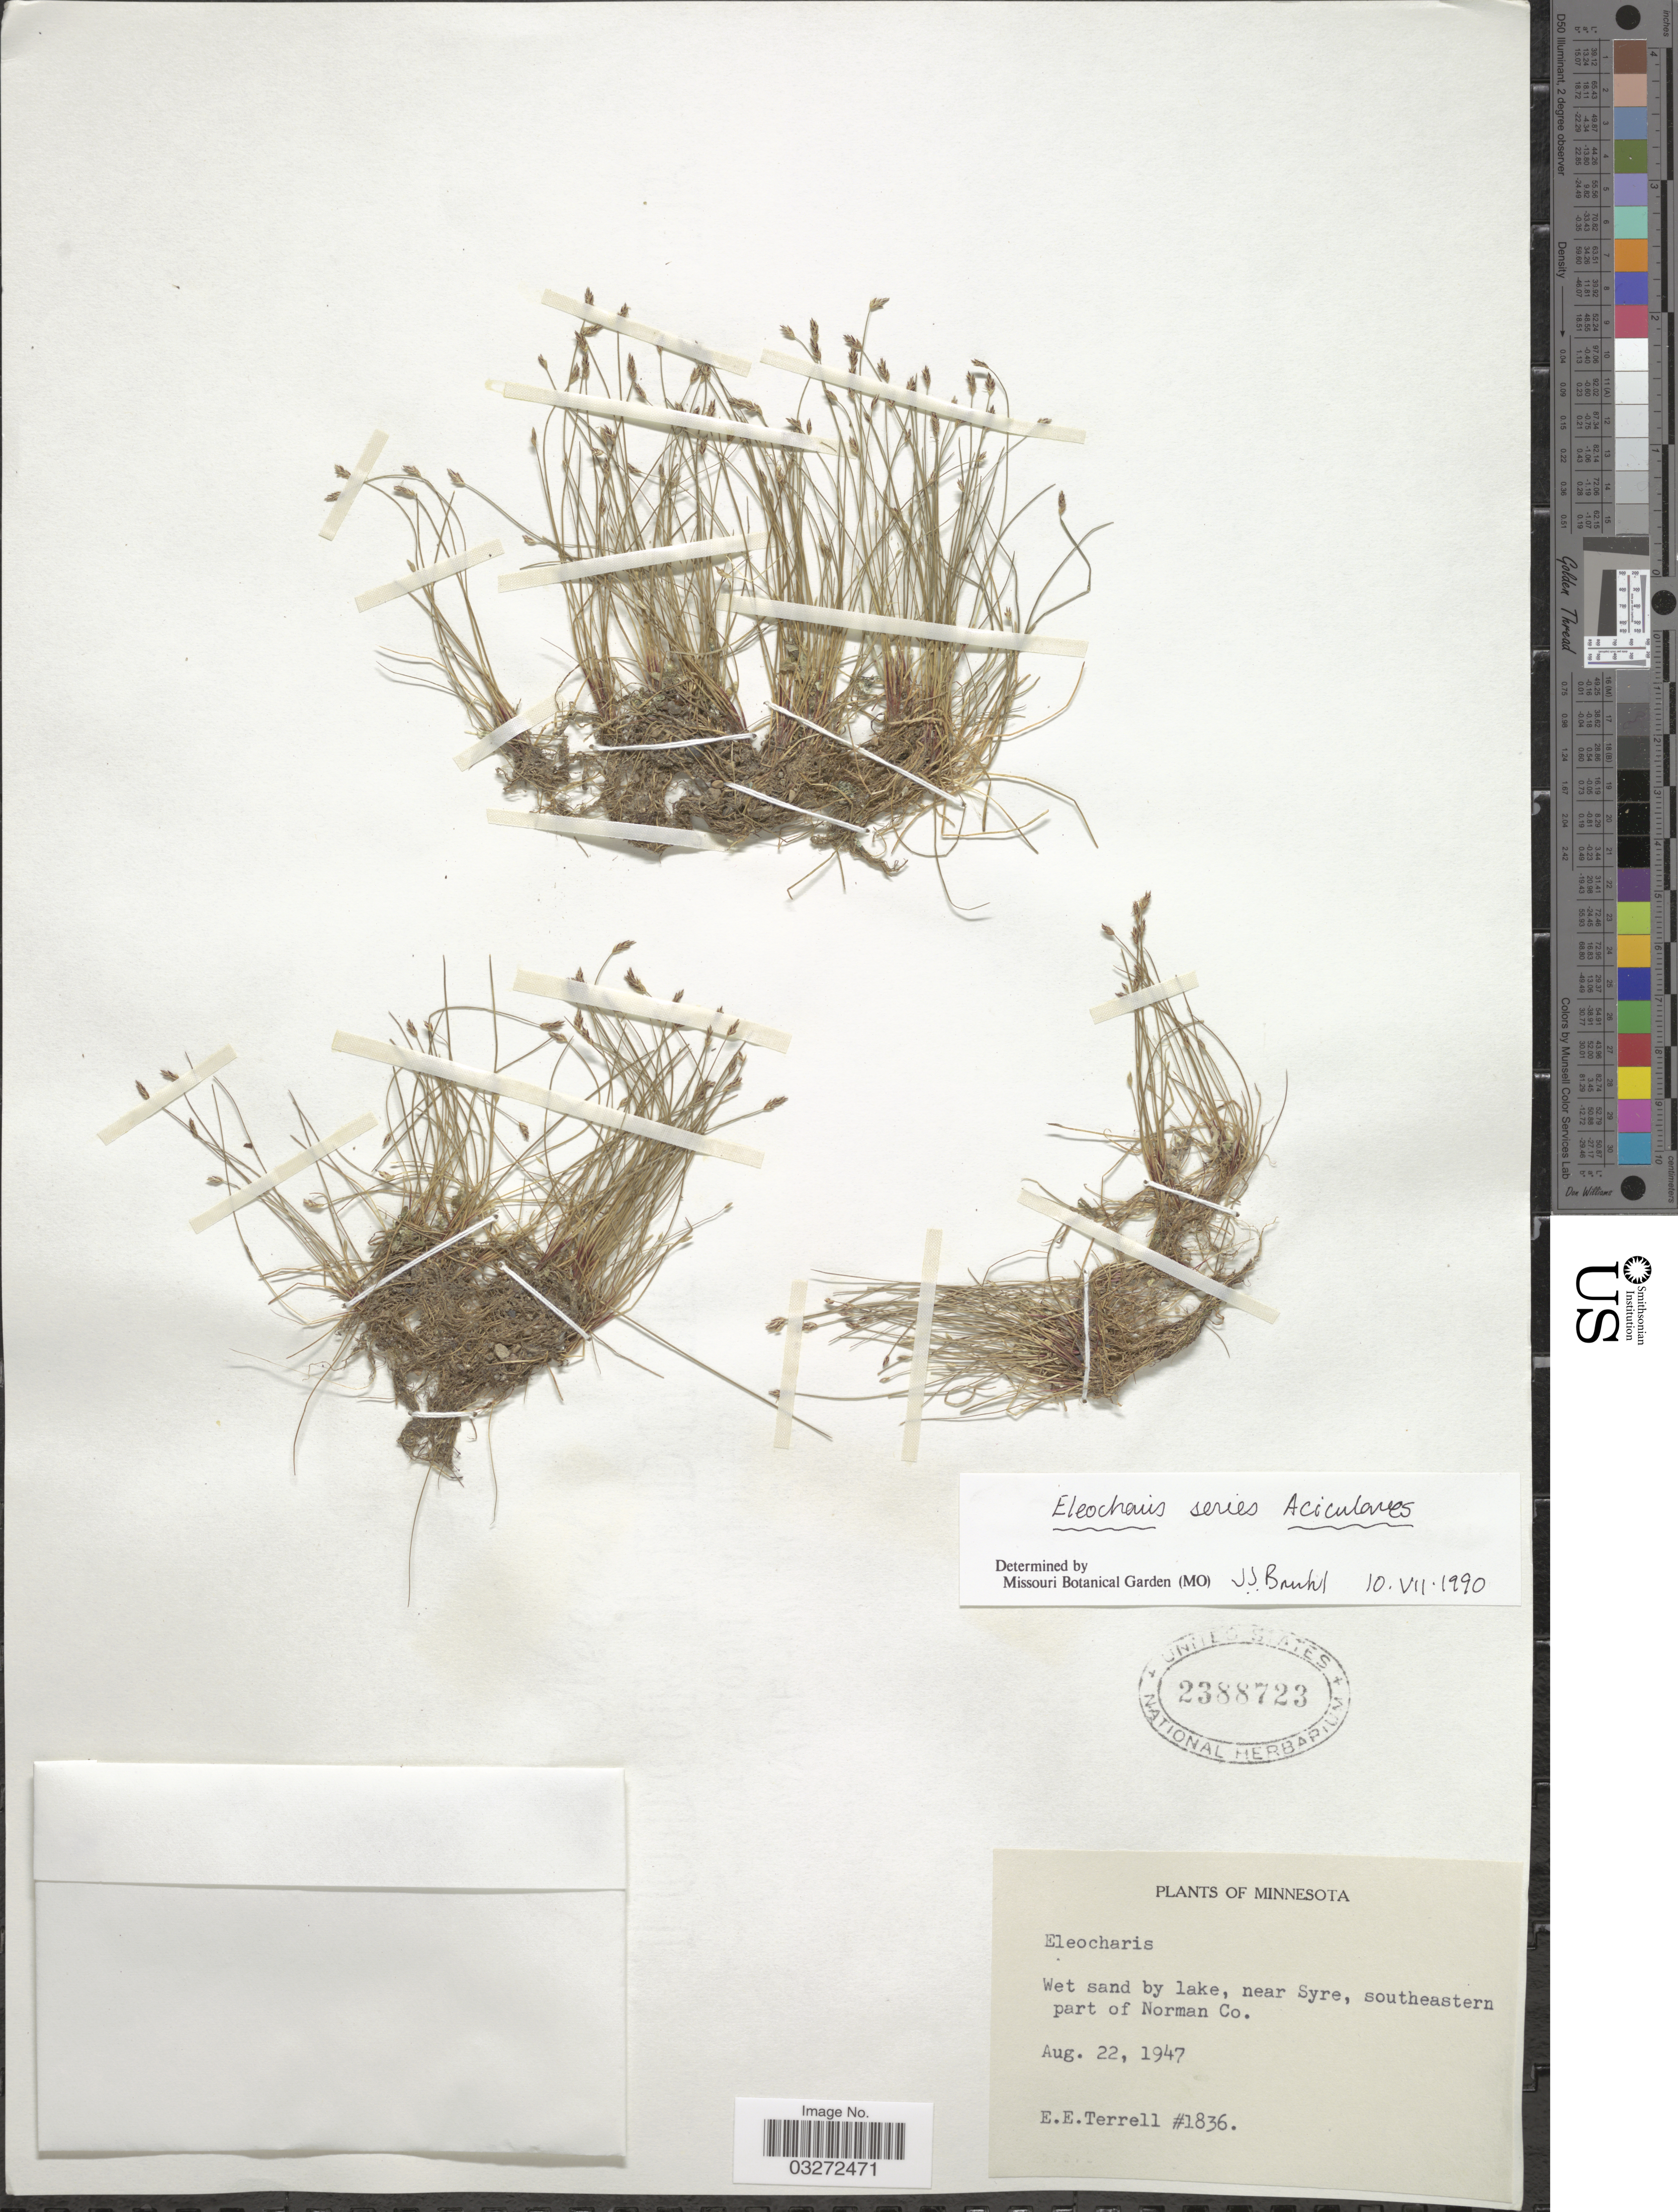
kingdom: Plantae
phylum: Tracheophyta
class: Liliopsida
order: Poales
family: Cyperaceae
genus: Eleocharis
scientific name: Eleocharis acicularis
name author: (L.) Roem. & Schult.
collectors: E. E. Terrell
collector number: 1836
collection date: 1947-08-22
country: United States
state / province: Minnesota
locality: Wet sand by lake, near Syre, southeastern part of Norman Co.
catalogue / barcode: US 2388723